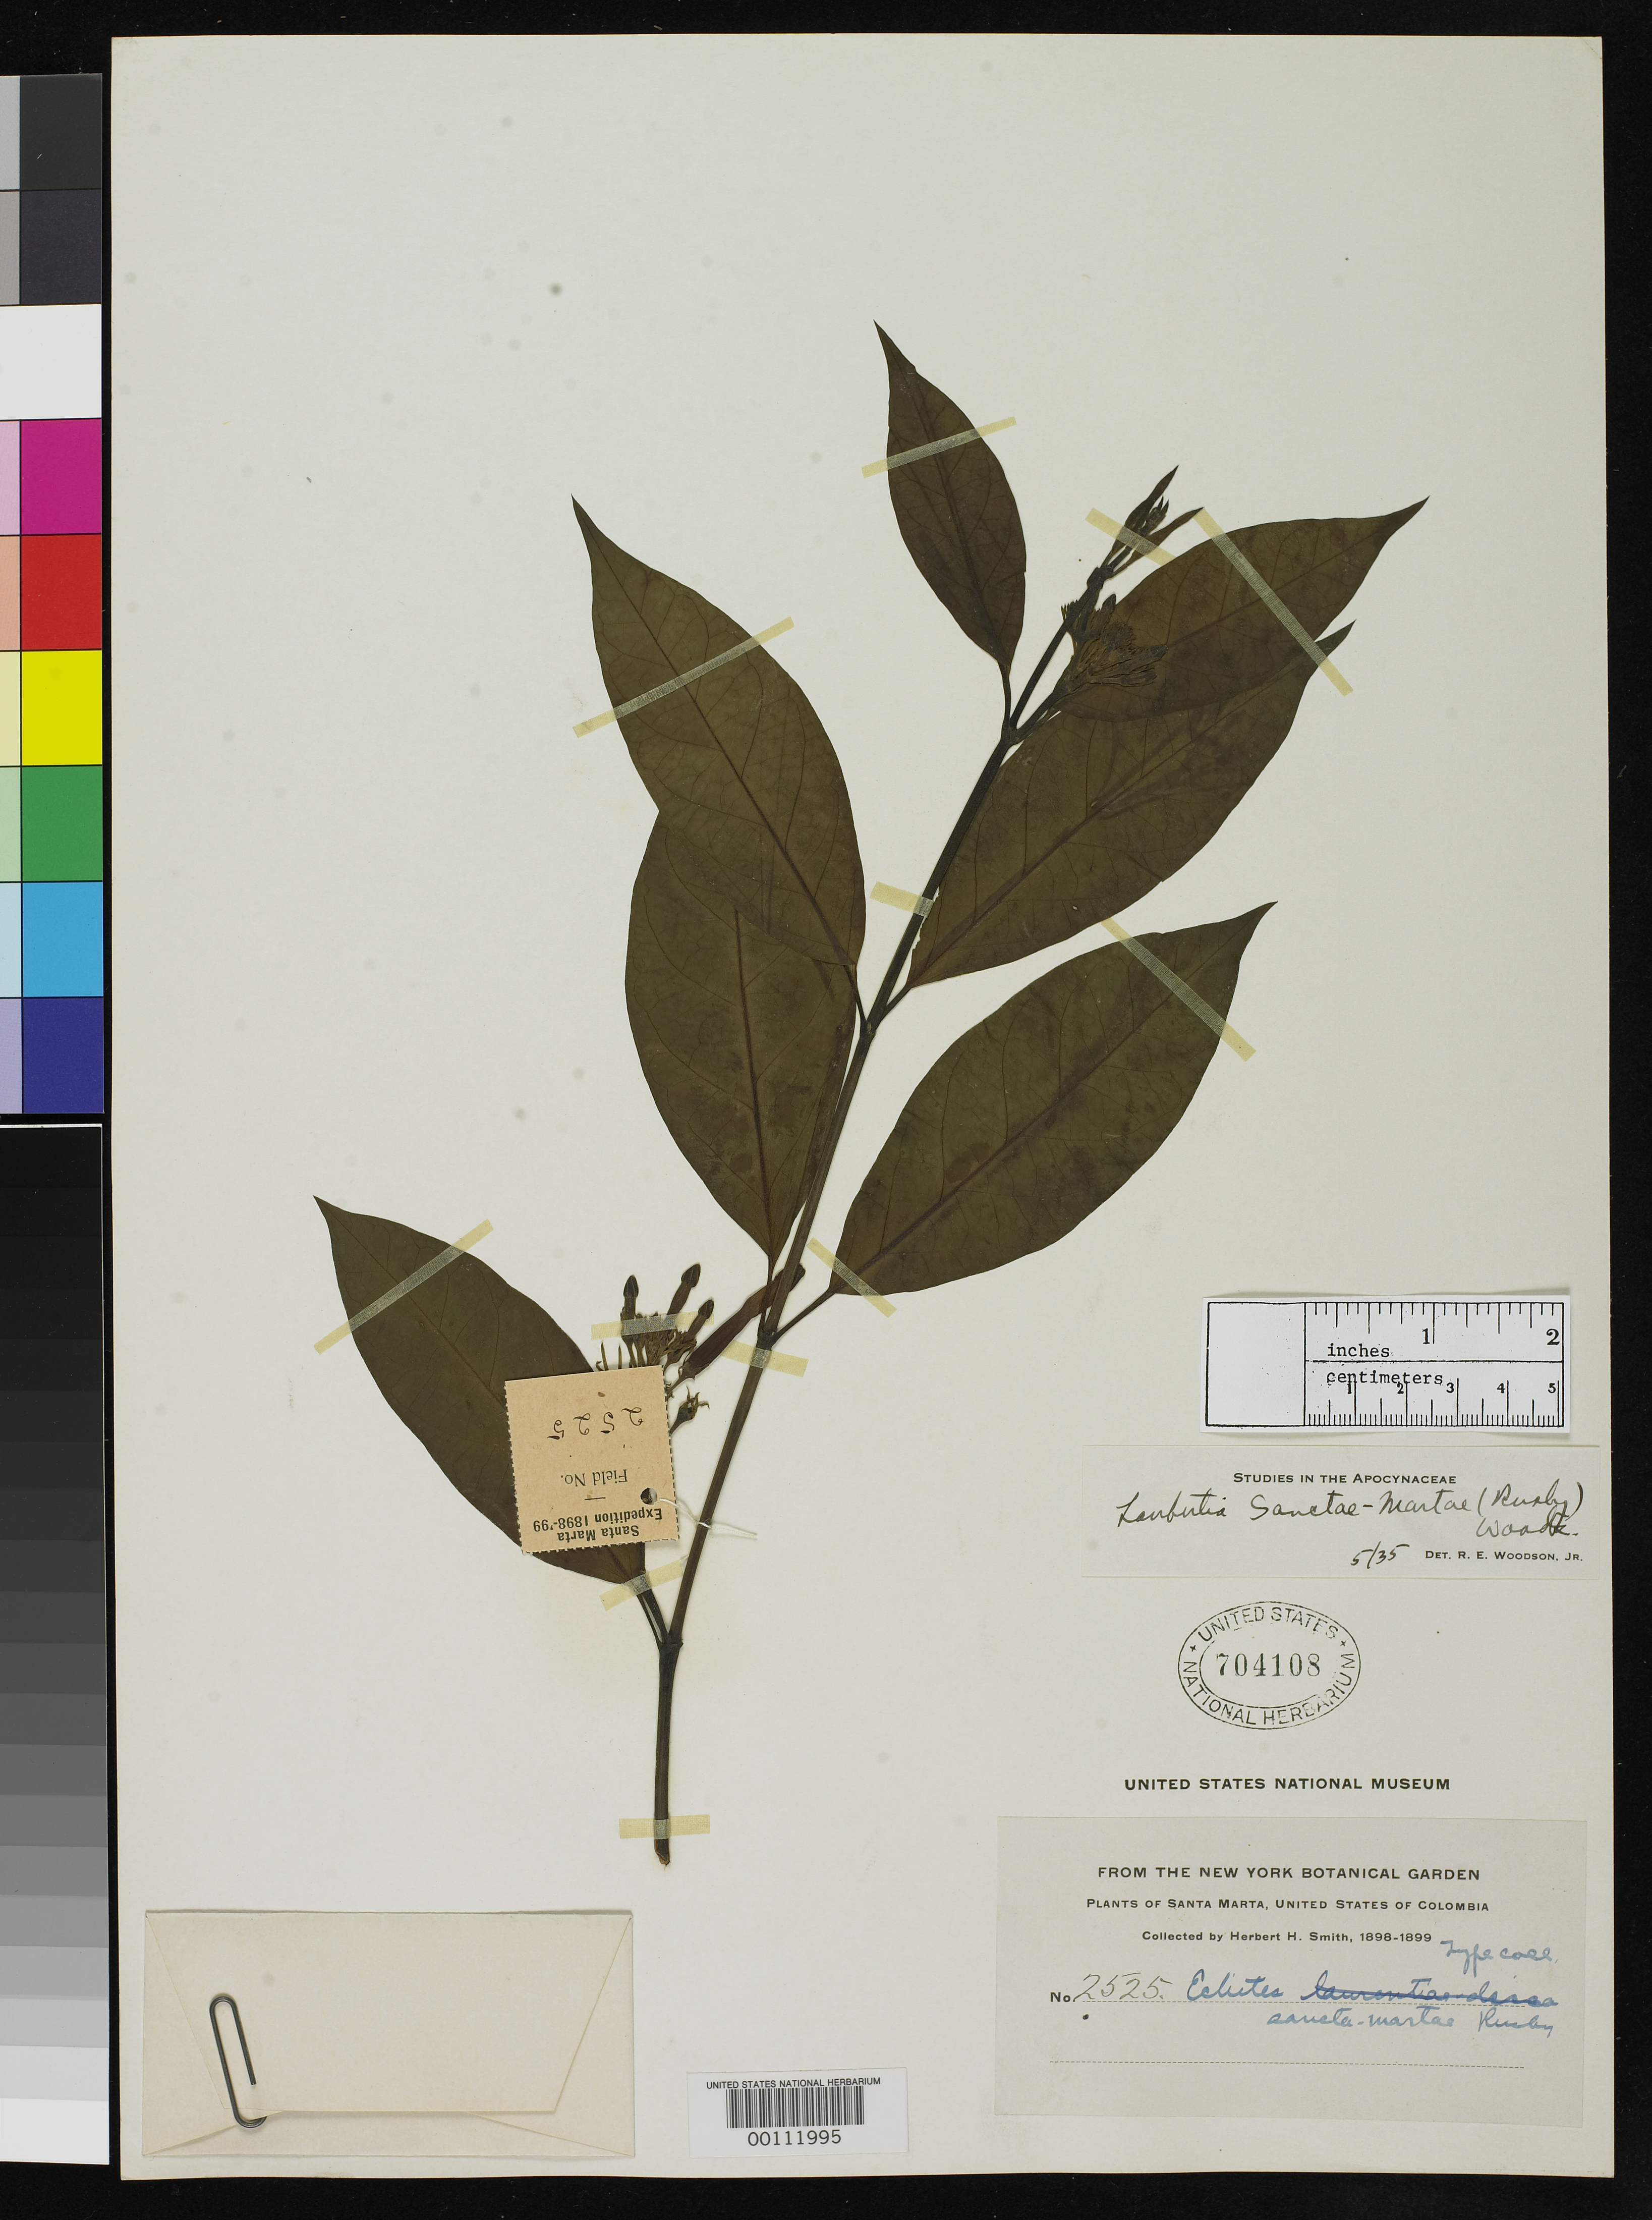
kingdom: Plantae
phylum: Tracheophyta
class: Magnoliopsida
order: Gentianales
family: Apocynaceae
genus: Echites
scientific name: Echites sanctae-martae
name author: Rusby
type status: Isotype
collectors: Herbert H. Smith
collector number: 2525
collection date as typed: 25 Aug 1898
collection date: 1898-08-25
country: Colombia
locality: Above Jinacasrca.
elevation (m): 914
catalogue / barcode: US 704108